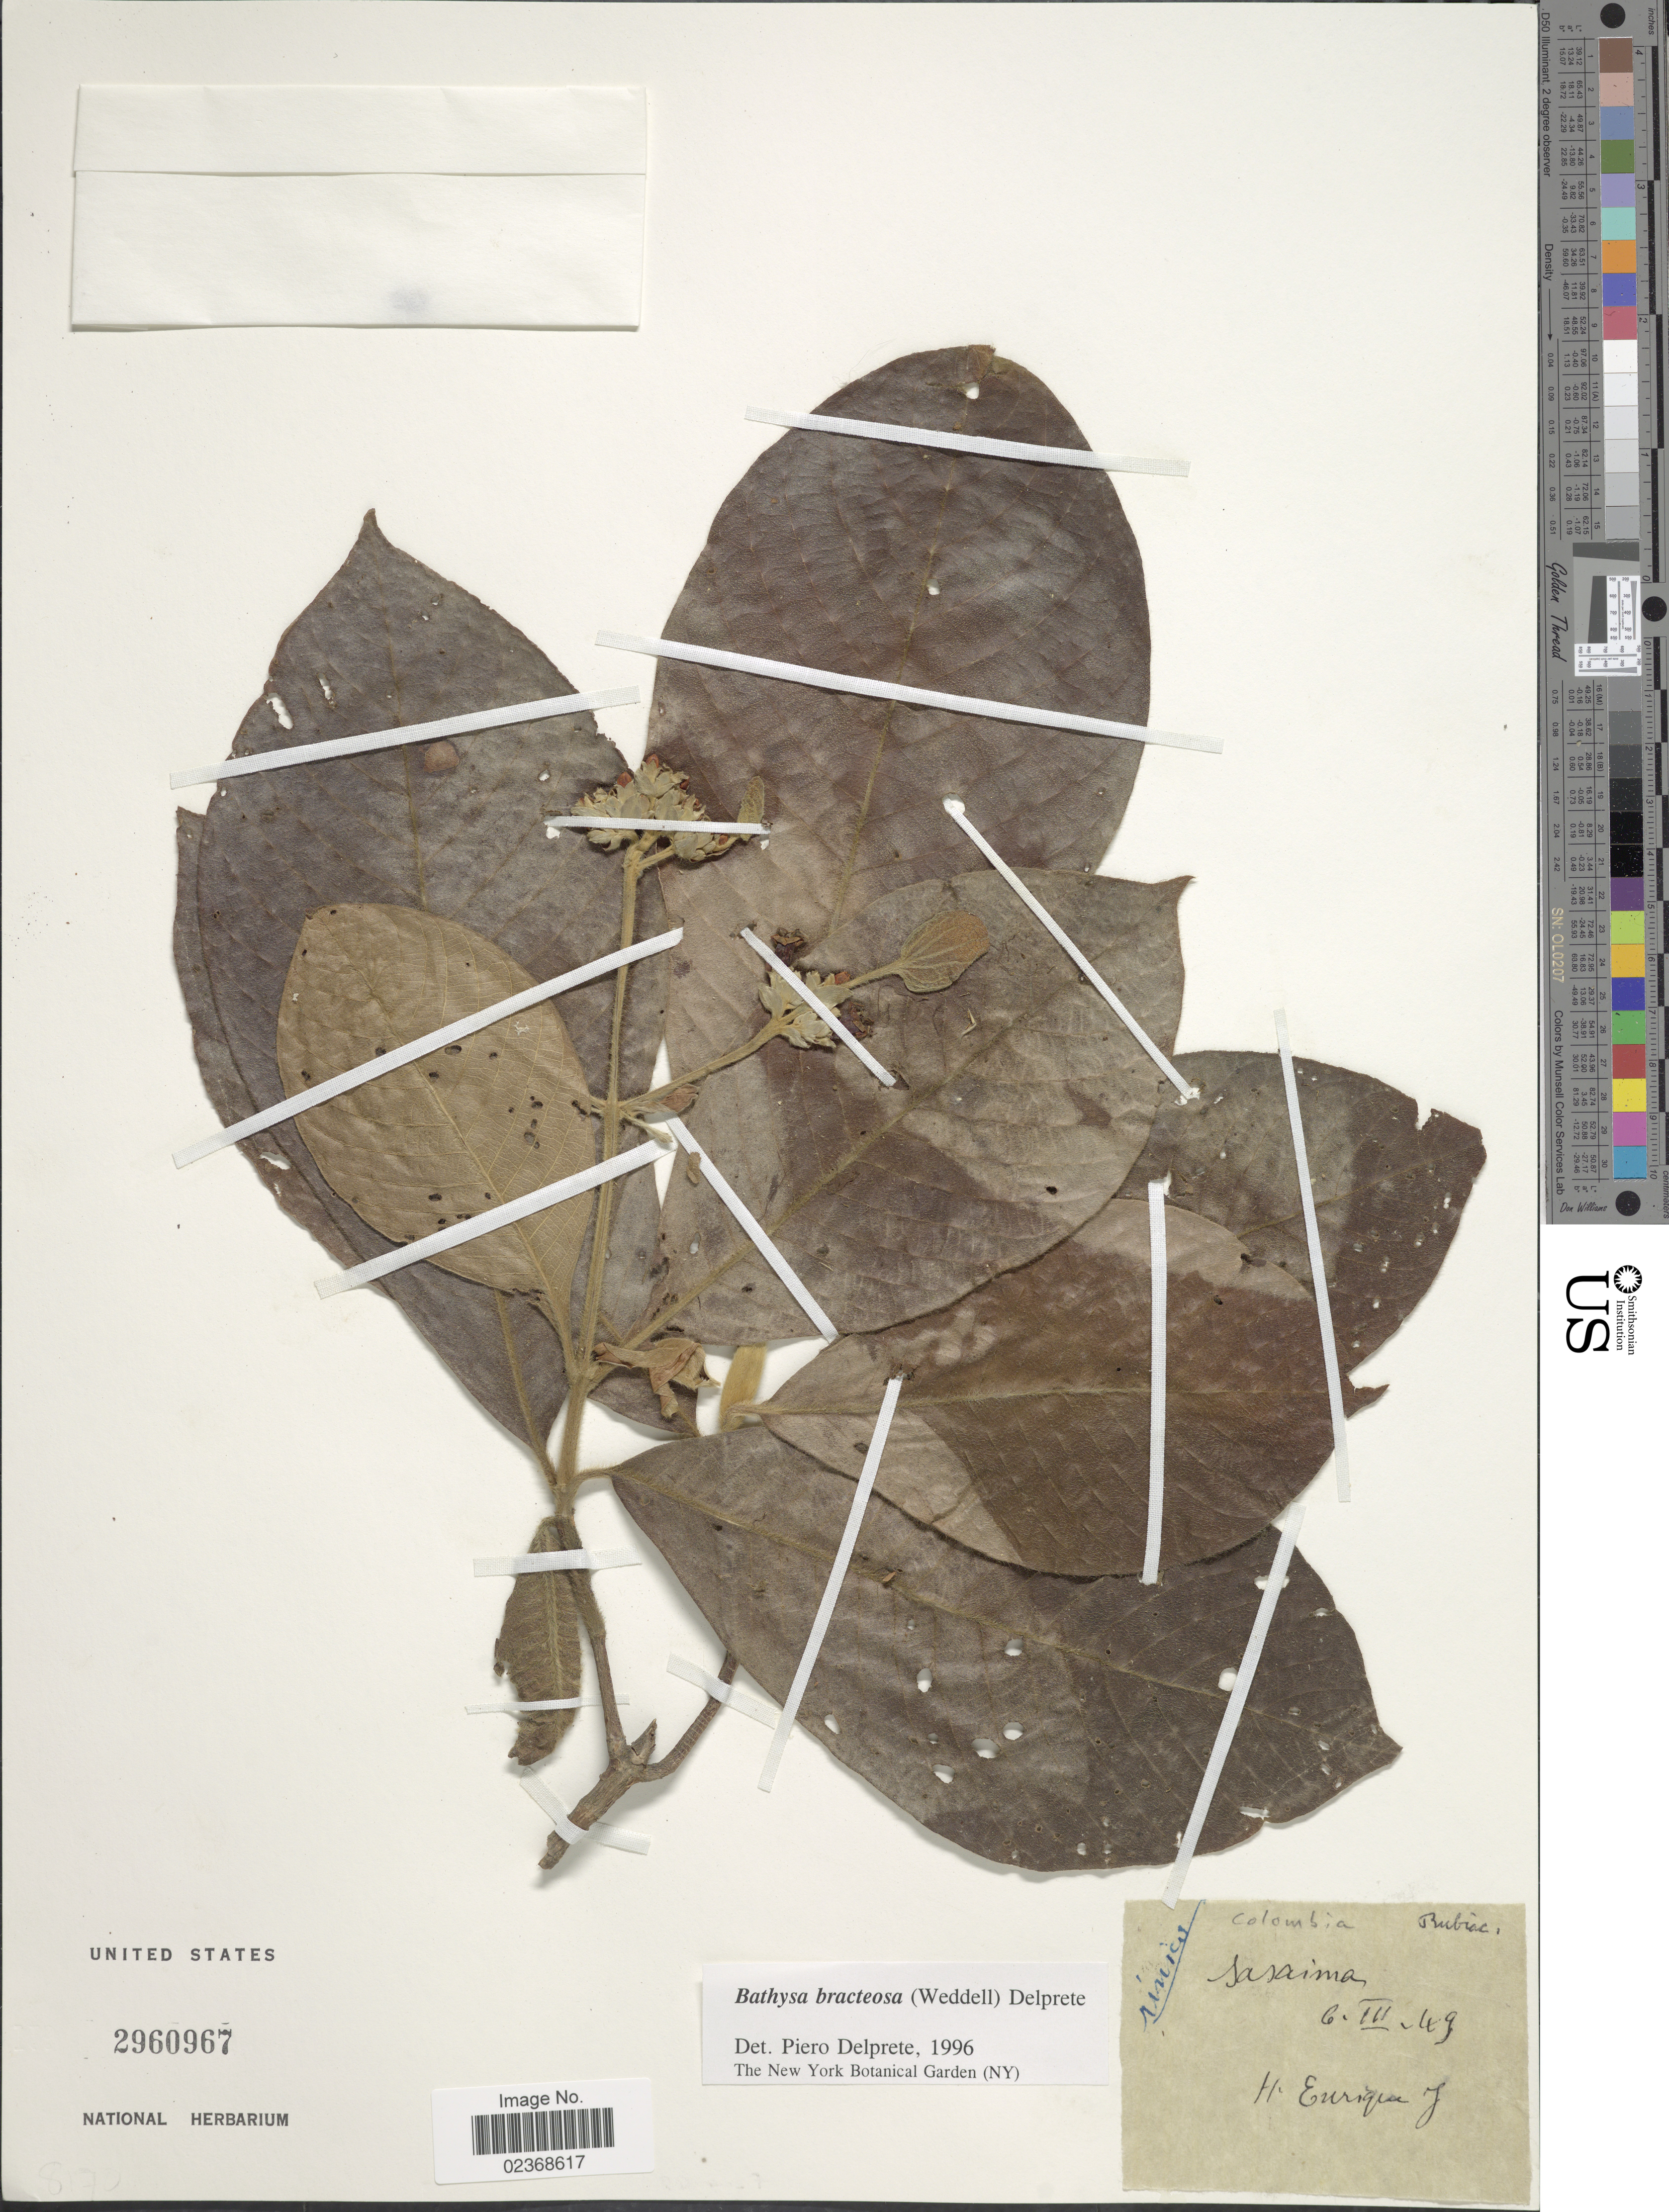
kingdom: Plantae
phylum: Tracheophyta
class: Magnoliopsida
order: Gentianales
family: Rubiaceae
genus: Schizocalyx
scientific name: Schizocalyx bracteosus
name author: Wedd.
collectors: H. Enrique J.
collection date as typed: Transcribed d/m/y: 6/3/49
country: Colombia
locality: Sasaima, Bubiac [interpreted] [unsure placement]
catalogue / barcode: US 2960967